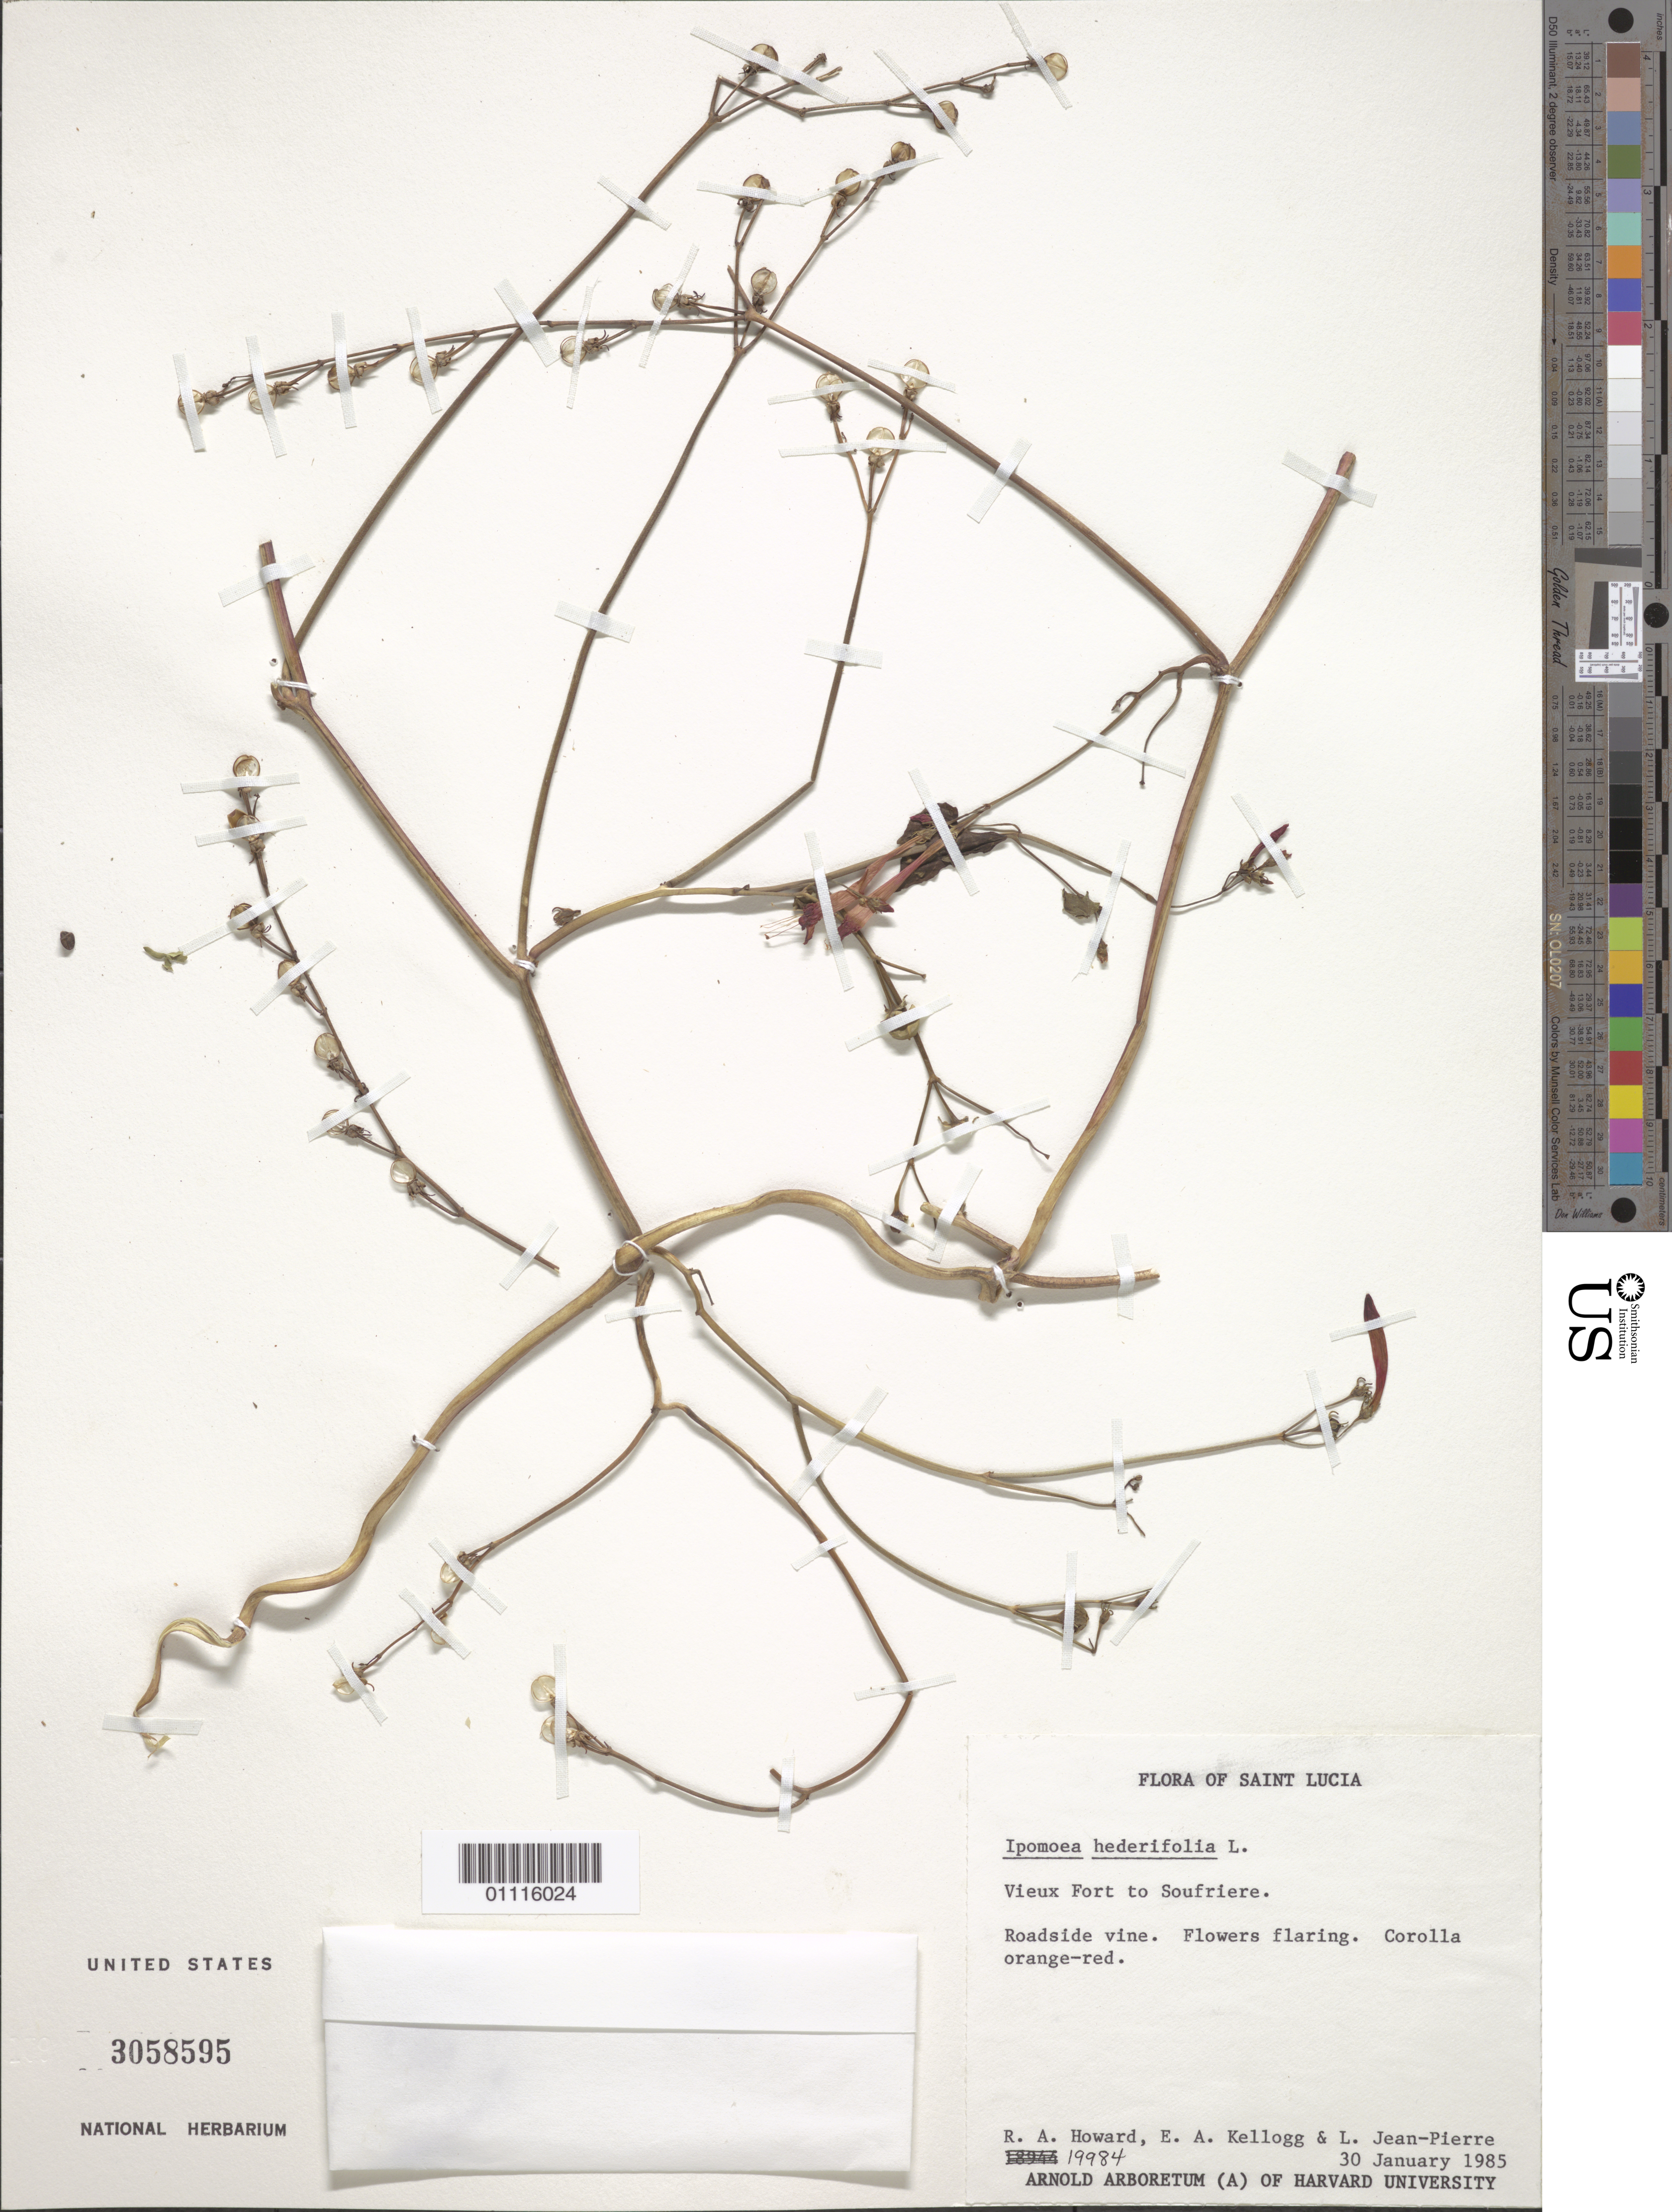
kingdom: Plantae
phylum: Tracheophyta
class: Magnoliopsida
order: Solanales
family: Convolvulaceae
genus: Ipomoea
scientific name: Ipomoea hederifolia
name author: L.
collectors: R. A. Howard, E. A. Kellogg & L. L. Jean-Pierre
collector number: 19984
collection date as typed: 30 Jan 1985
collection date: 1985-01-30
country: St. Lucia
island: St. Lucia I.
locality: Vieux Fort to Soufriere. Roadside vine.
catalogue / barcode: US 3058595